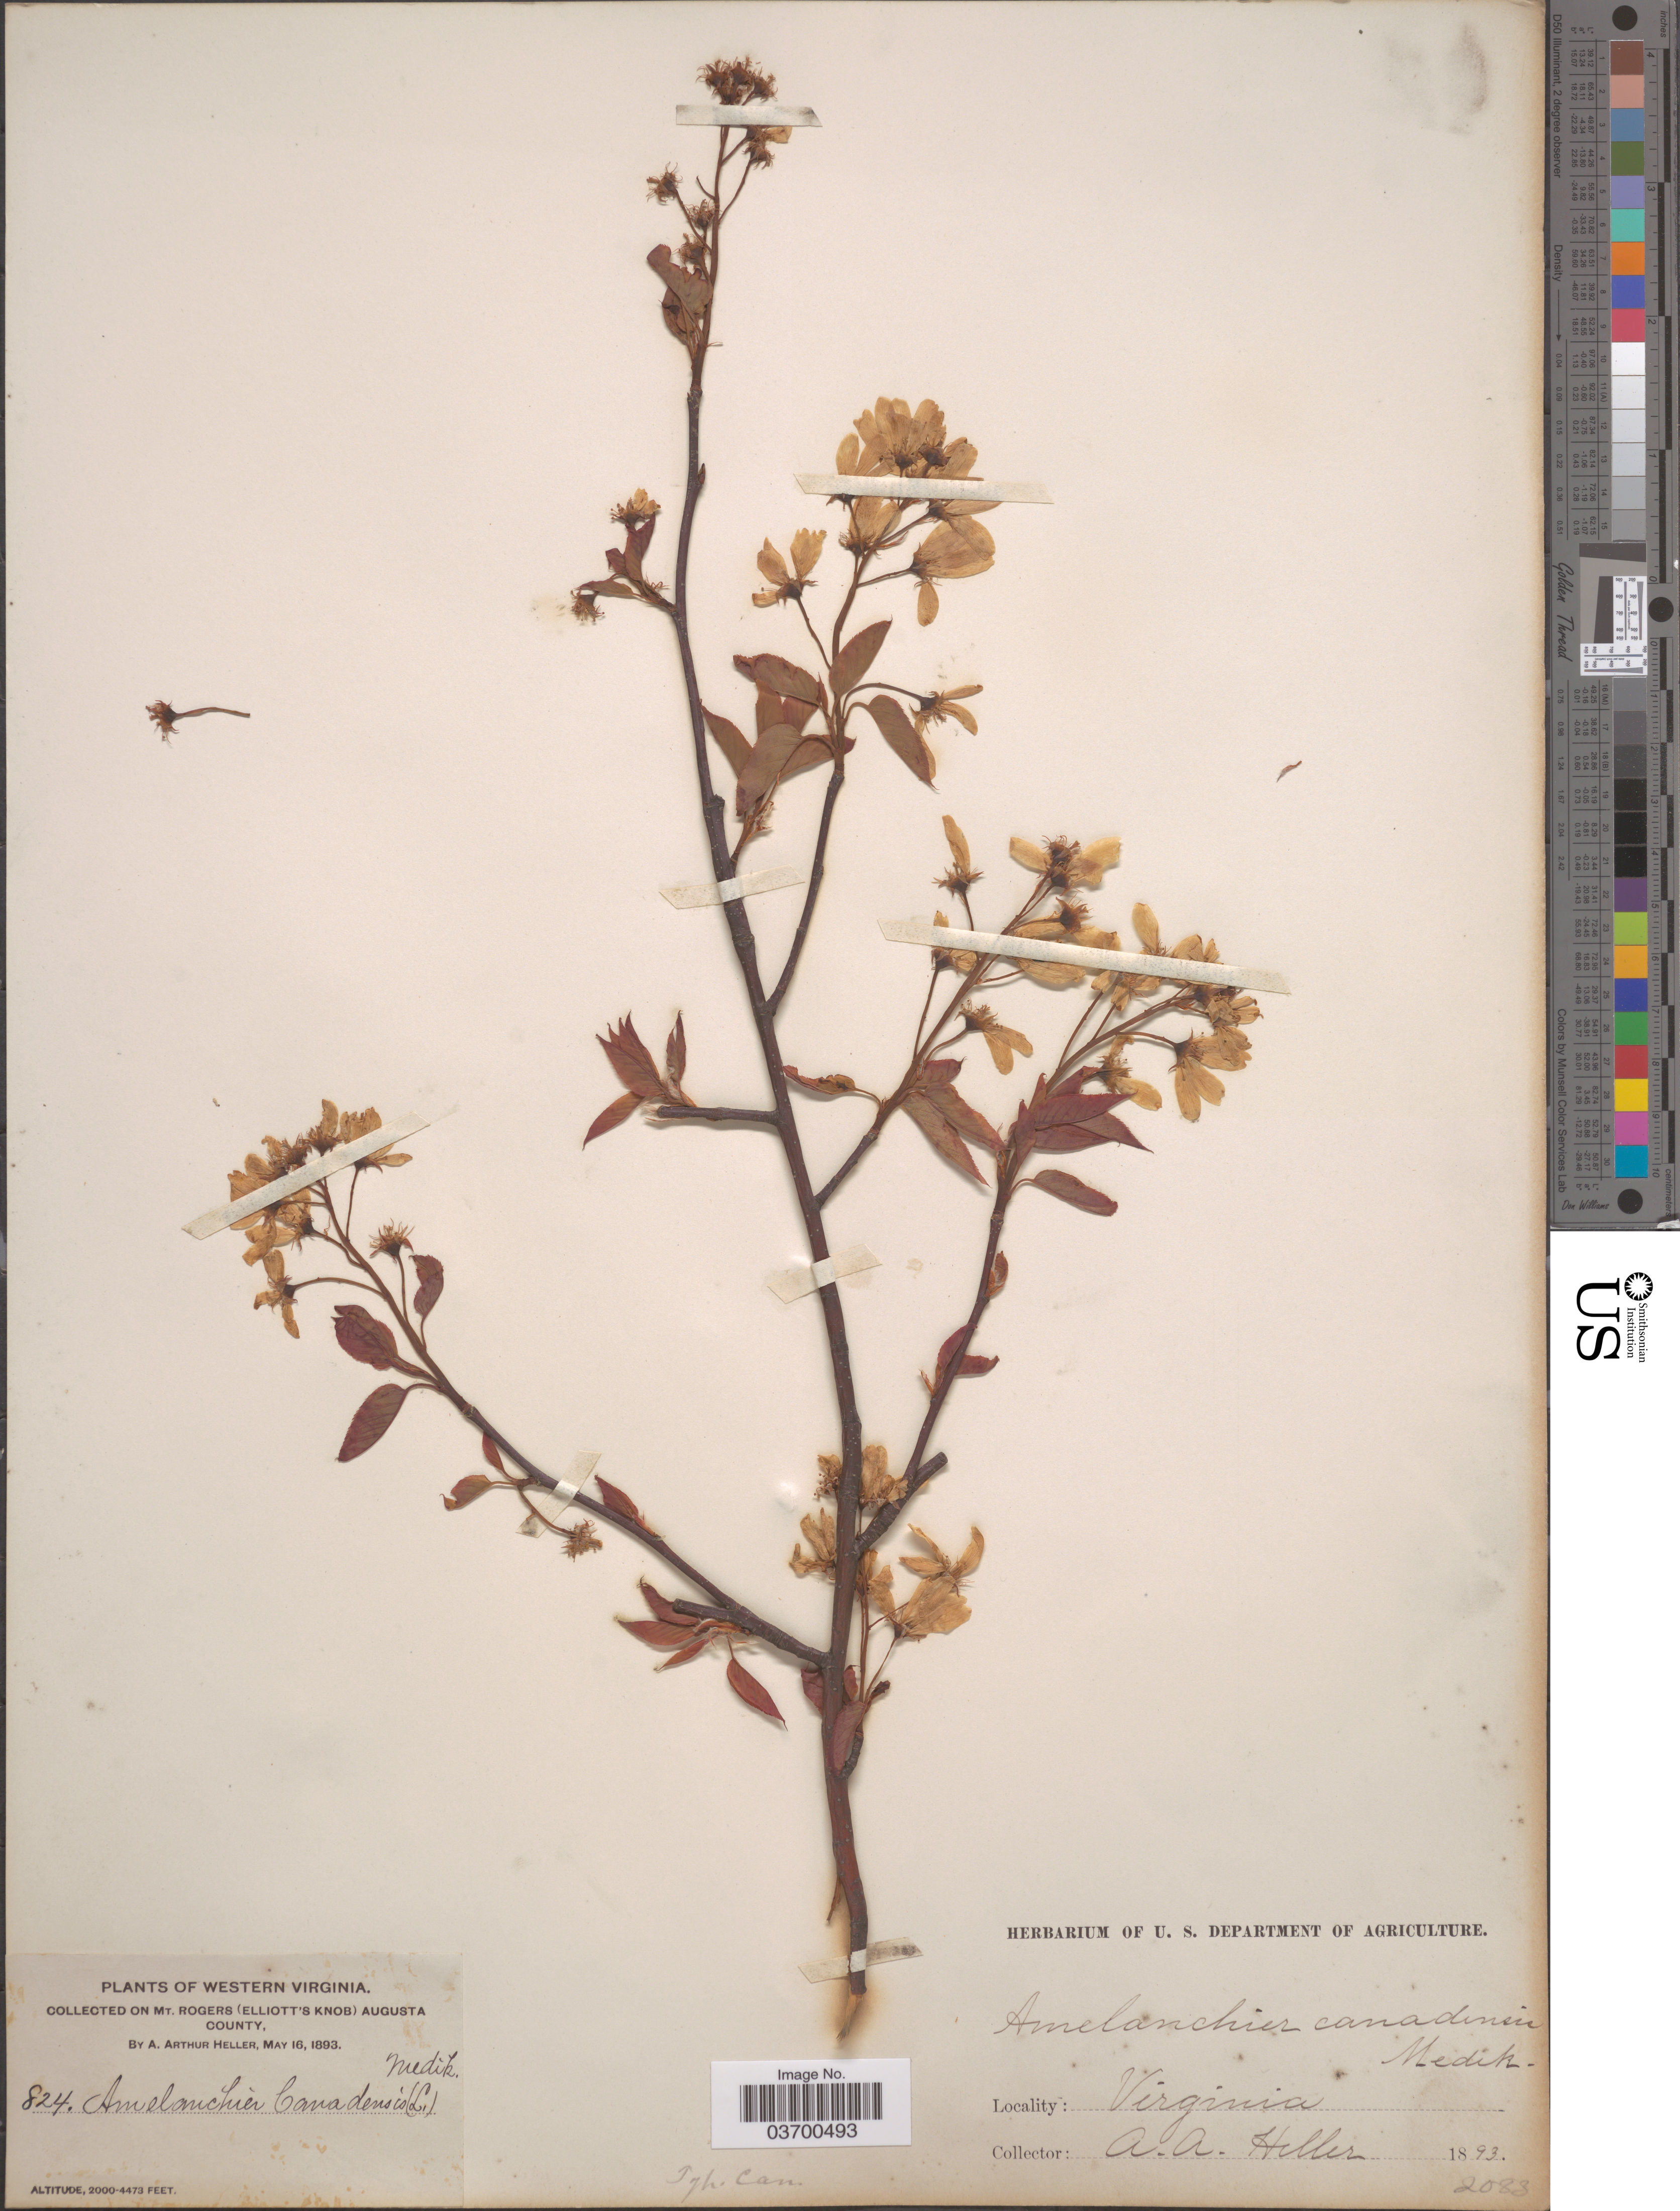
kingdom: Plantae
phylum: Tracheophyta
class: Magnoliopsida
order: Rosales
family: Rosaceae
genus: Amelanchier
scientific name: Amelanchier canadensis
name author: (L.) Medic.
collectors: A. A. Heller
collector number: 824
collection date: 1893-05-16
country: United States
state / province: Virginia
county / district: Augusta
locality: Western Virginia. Mt. Rogers (Elliott's Knob) Augusta County.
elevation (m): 610